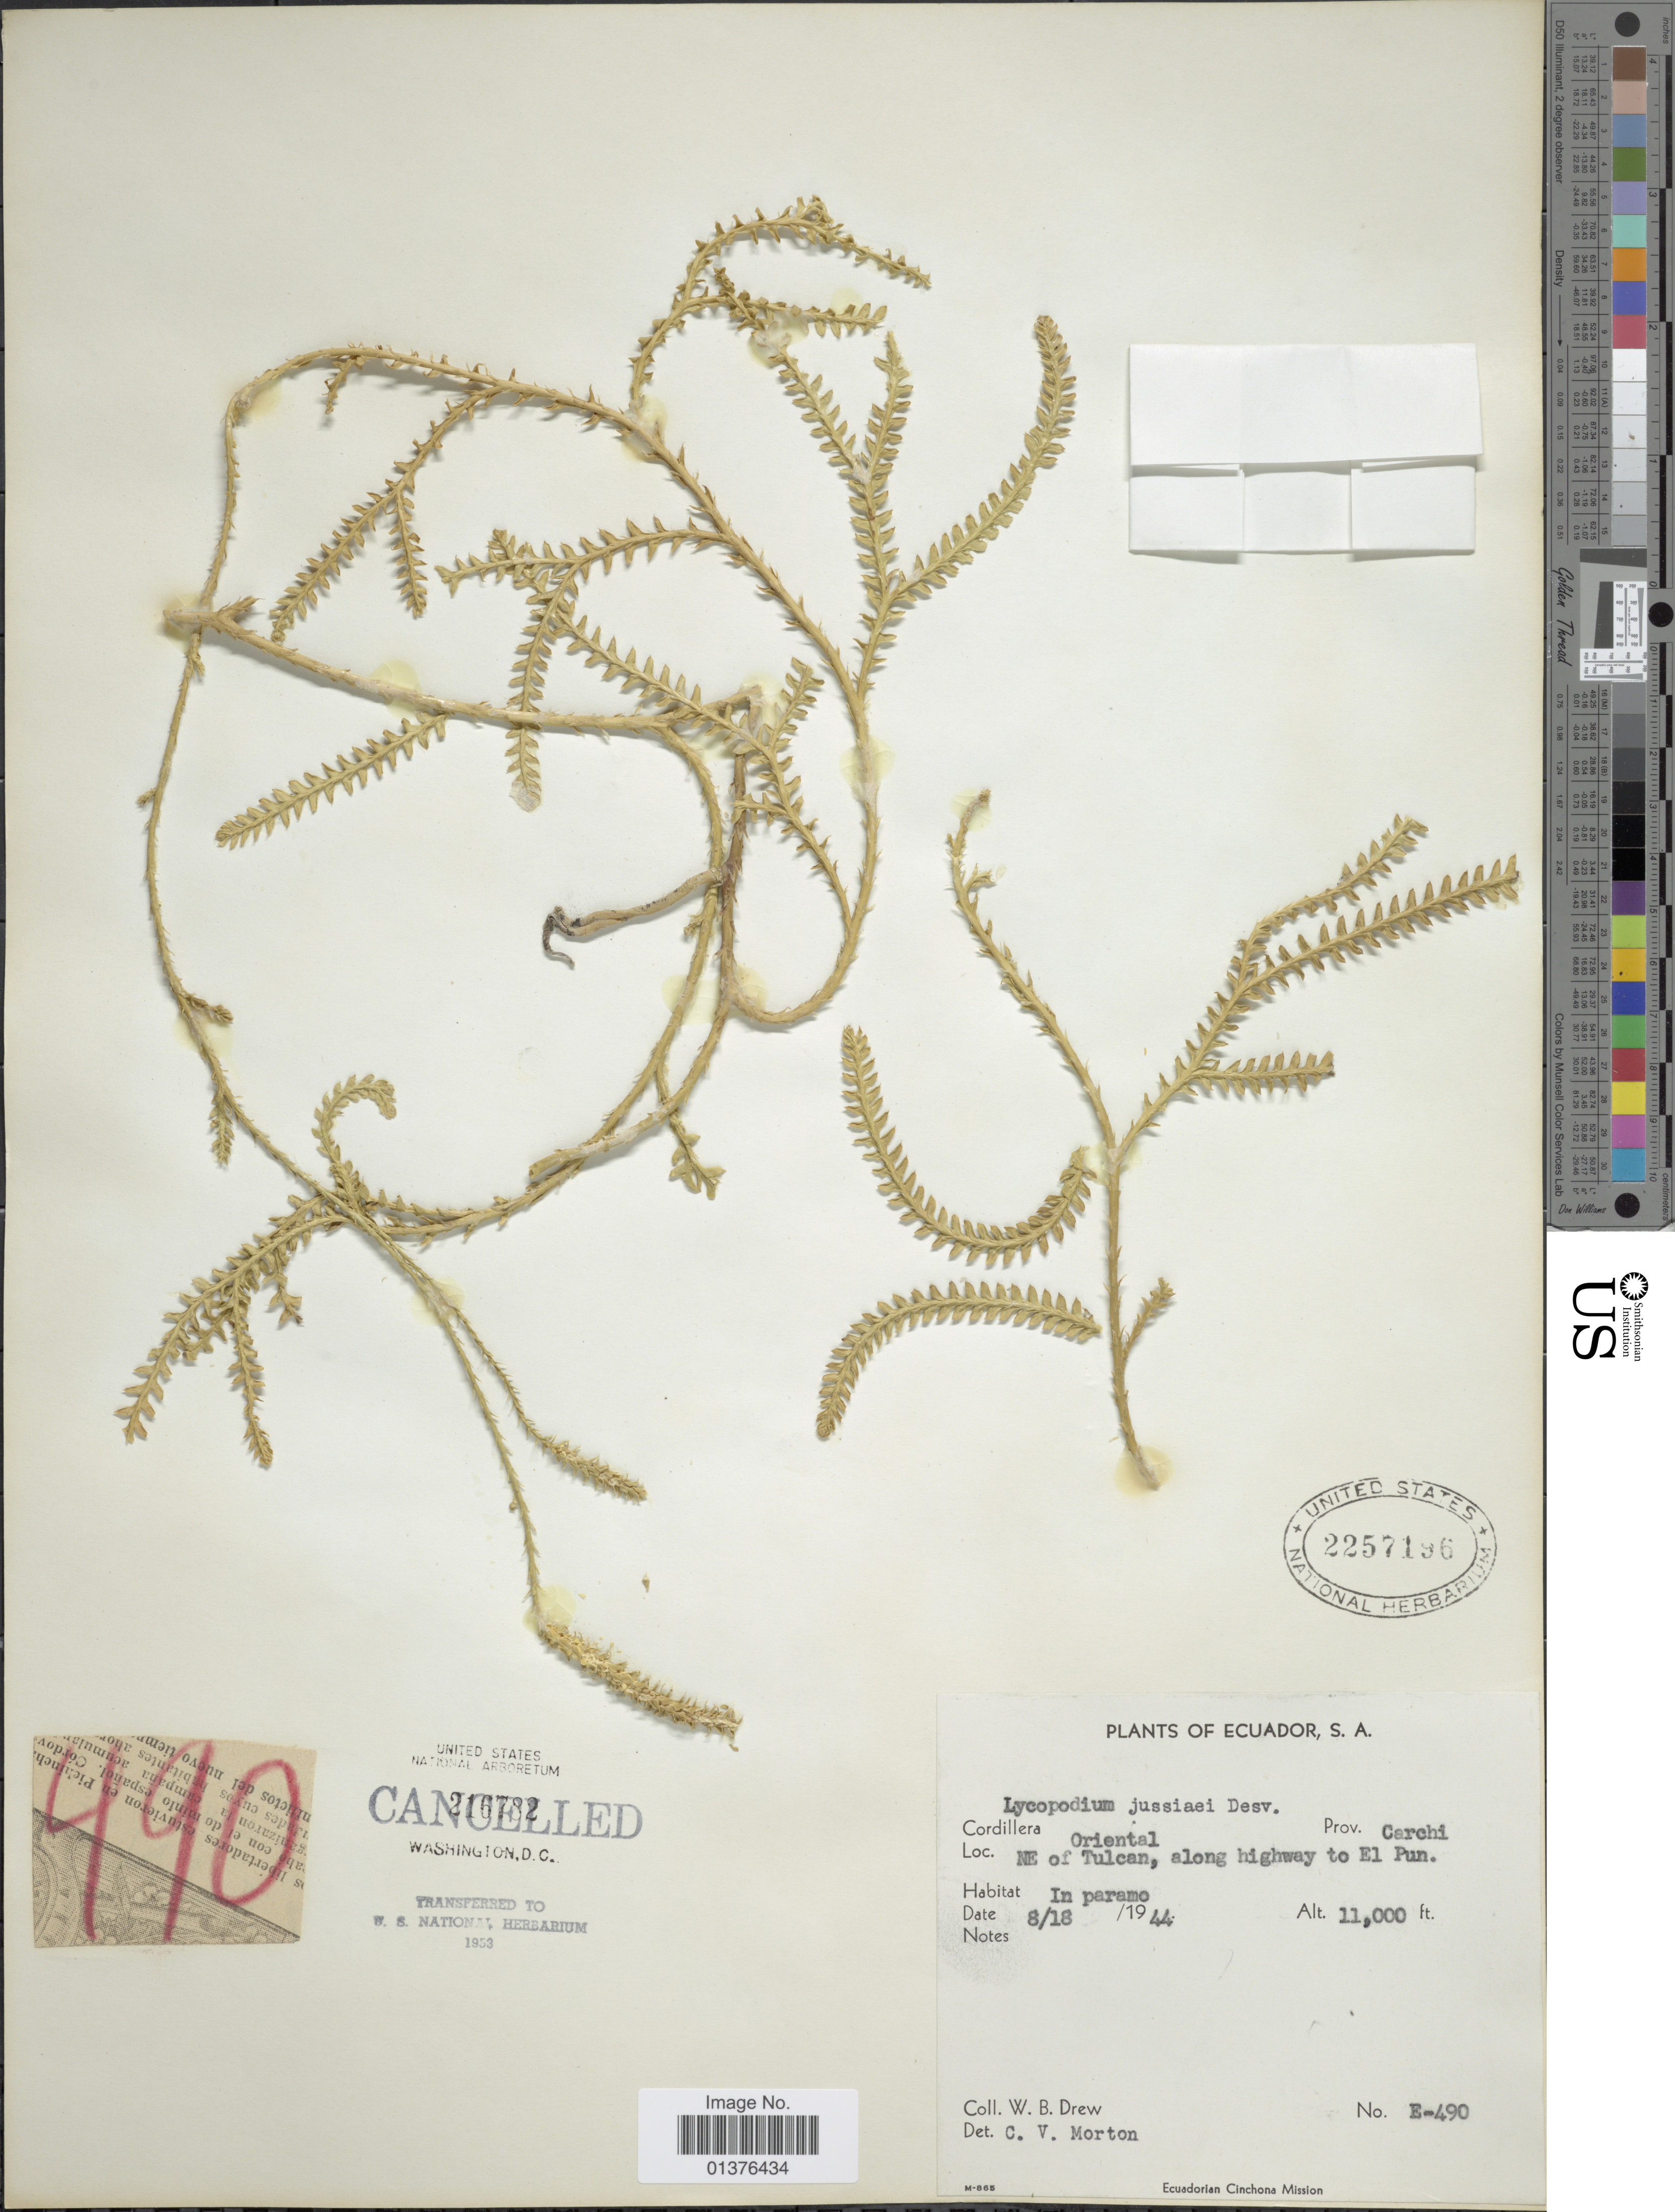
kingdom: Plantae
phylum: Tracheophyta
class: Lycopodiopsida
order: Lycopodiales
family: Lycopodiaceae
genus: Diphasium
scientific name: Diphasium jussiaei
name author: (Desv.) C. Presl ex Rothm.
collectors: W. B. Drew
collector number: E-490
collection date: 1944-08-18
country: Ecuador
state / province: Carchi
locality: Cordillera Oriental, NE of Tulcan, along highway to El Pun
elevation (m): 3353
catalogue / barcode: US 2257196